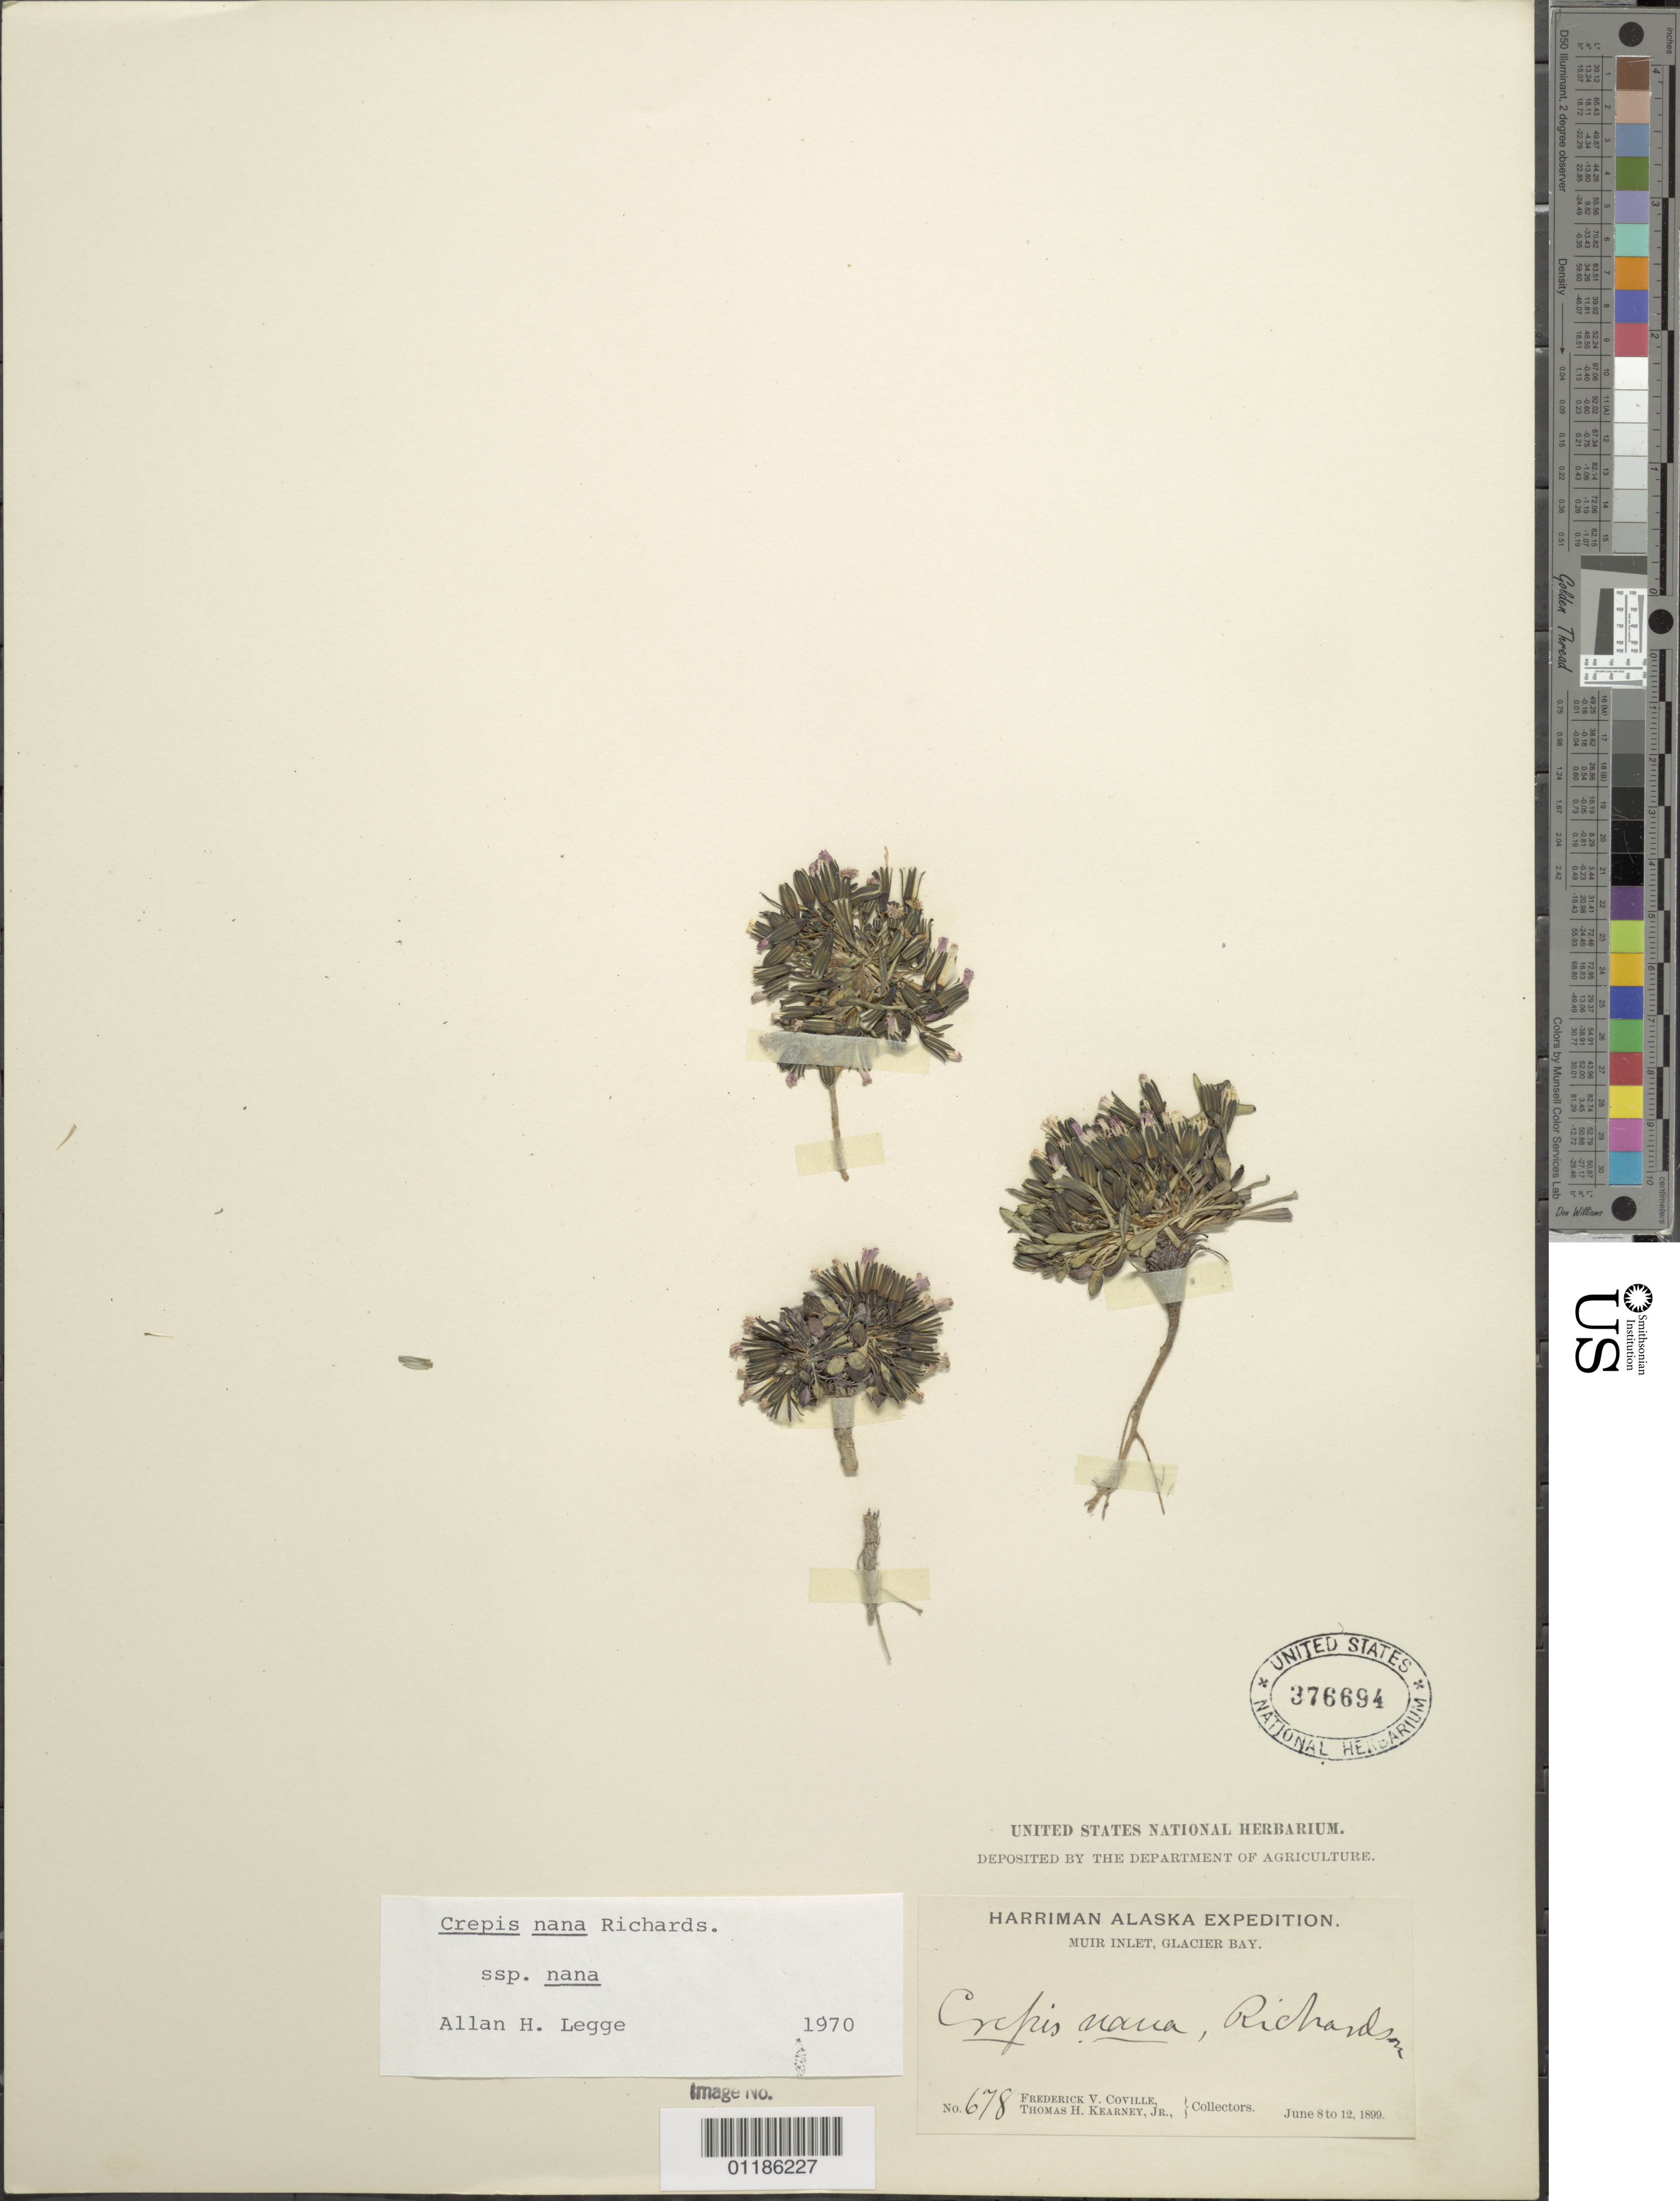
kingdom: Plantae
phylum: Tracheophyta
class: Magnoliopsida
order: Asterales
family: Asteraceae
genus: Askellia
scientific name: Askellia pygmaea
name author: (Ledeb.) Sennikov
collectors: F. V. Coville & T. H. Kearney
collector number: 678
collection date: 1899-06-08/1899-06-12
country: United States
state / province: Alaska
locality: Muir Inlet, Glasier Bay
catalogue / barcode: US 376694